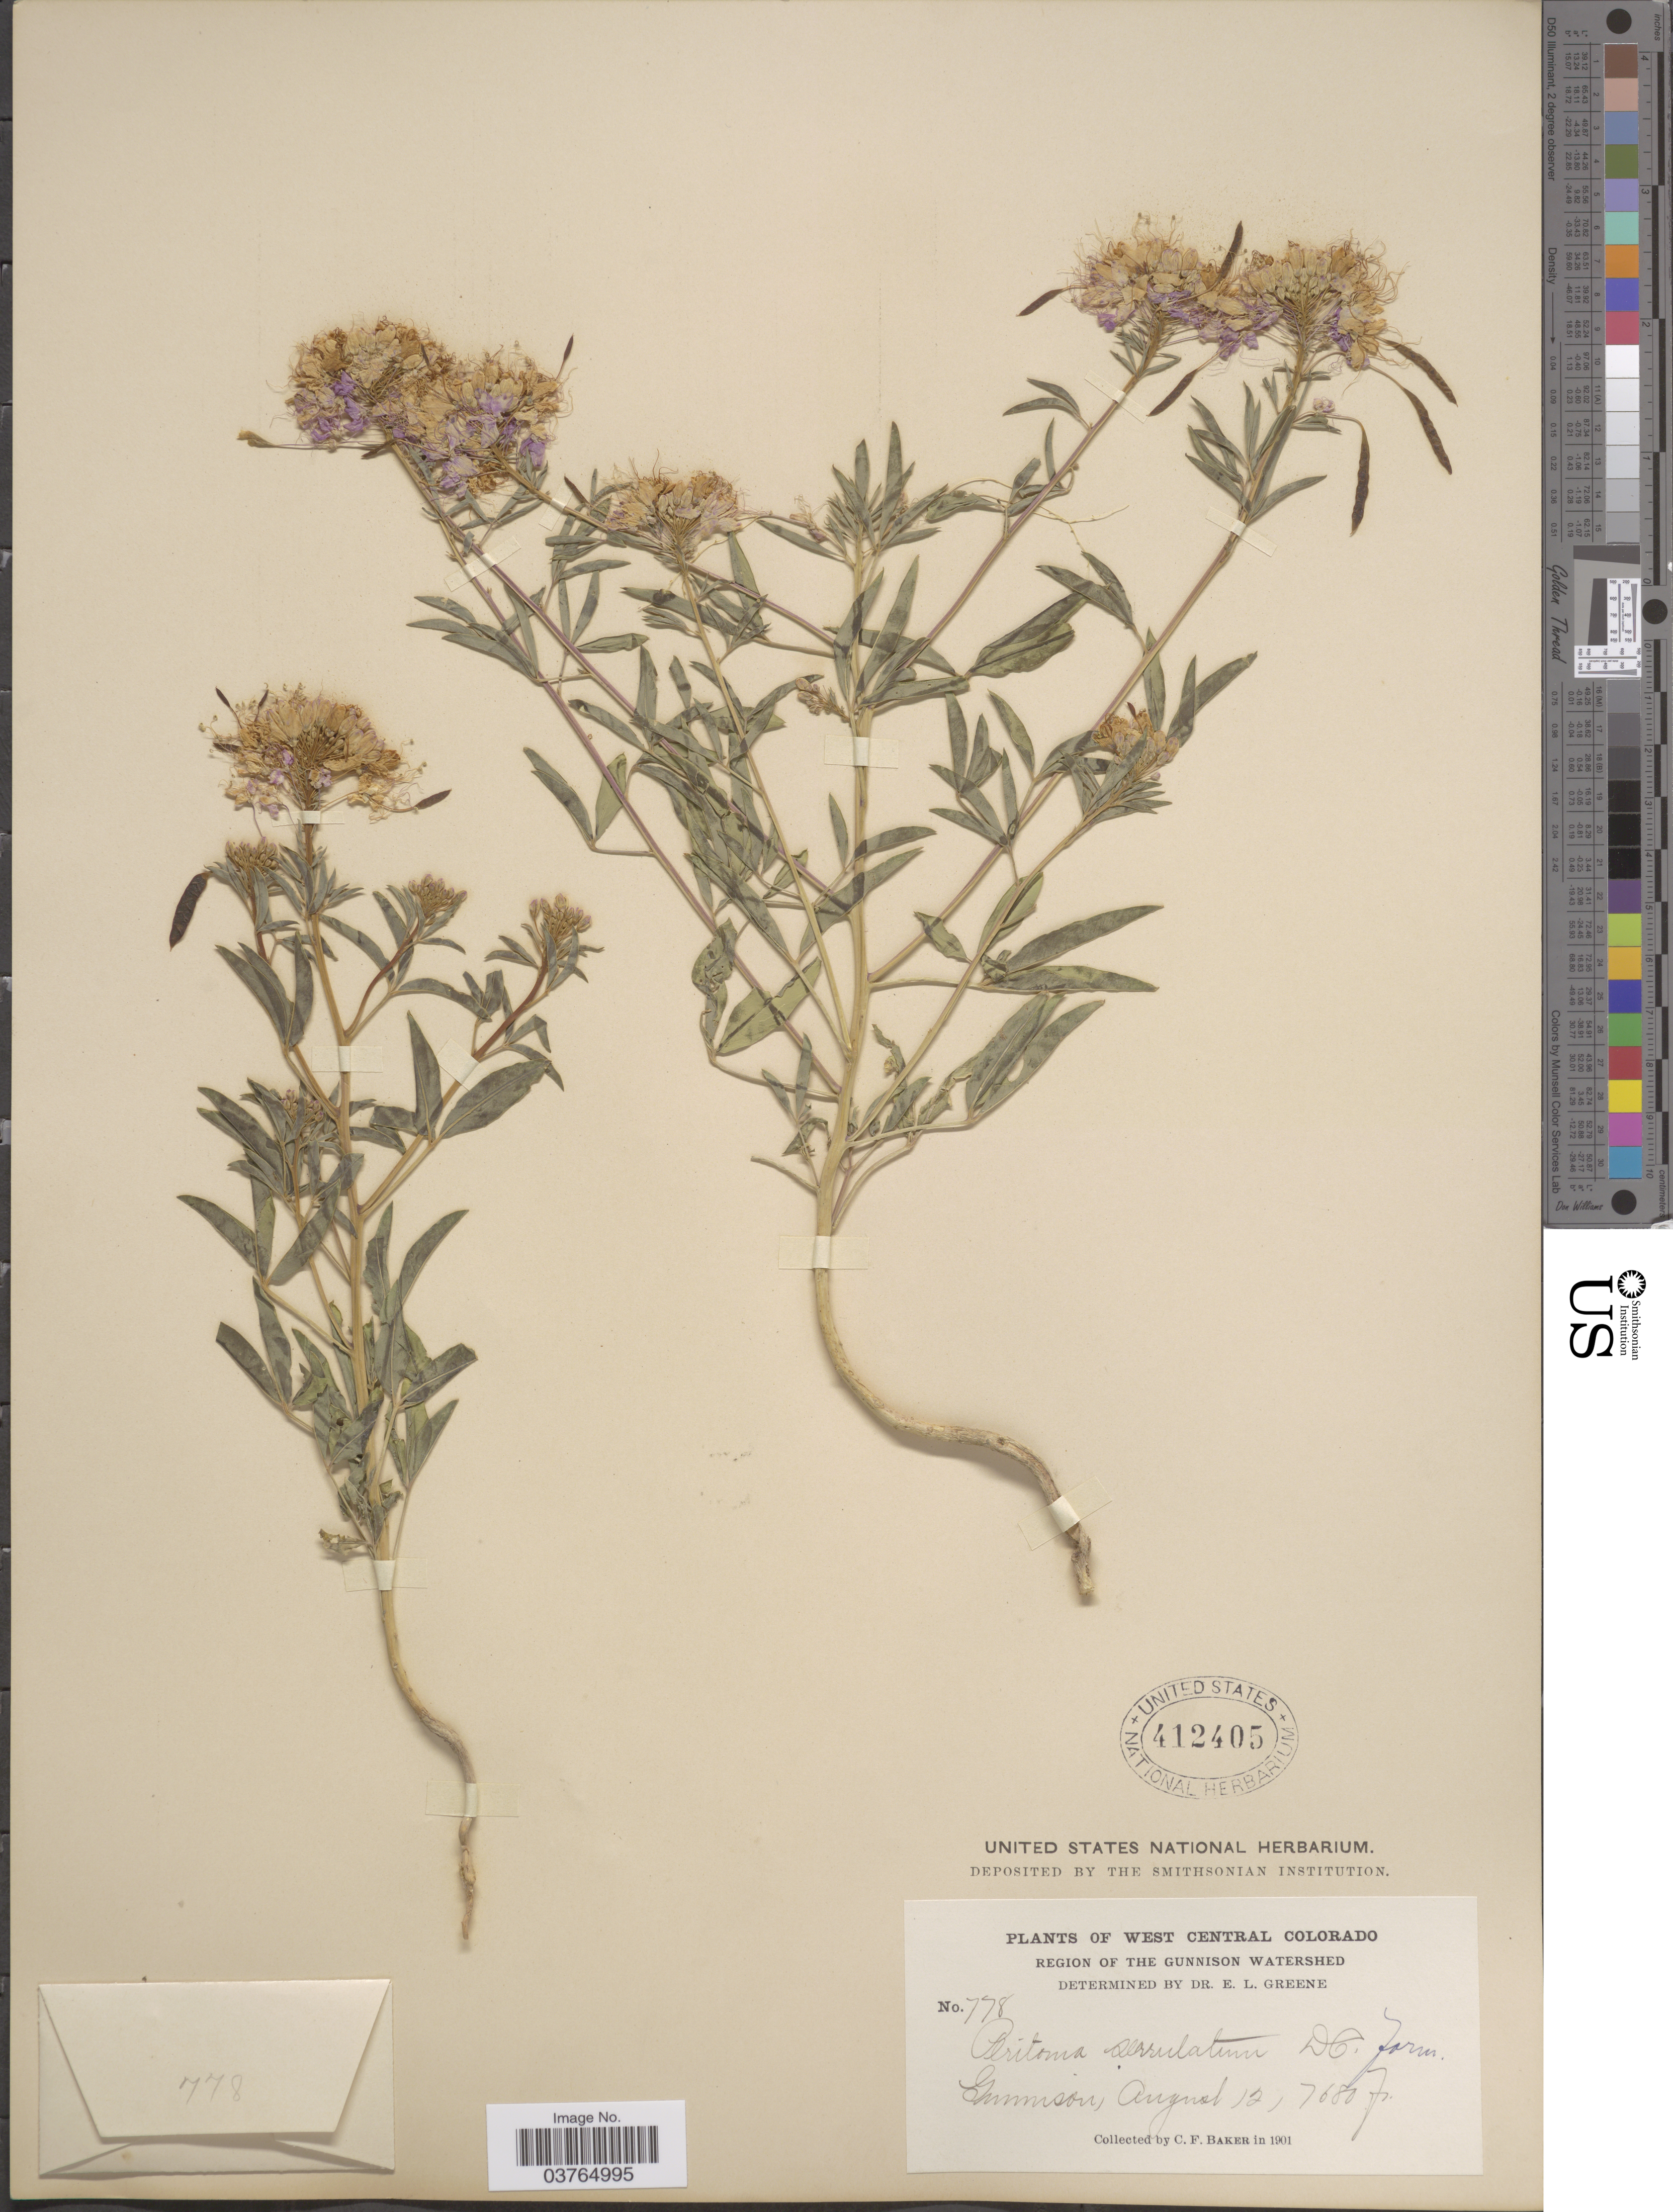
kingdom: Plantae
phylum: Tracheophyta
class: Magnoliopsida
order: Brassicales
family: Cleomaceae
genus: Cleomella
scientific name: Cleomella serrulata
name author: (Pursh) Roalson & J.C. Hall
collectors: C. F. Baker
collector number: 778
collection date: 1901-08-12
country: United States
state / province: Colorado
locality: West Central Colorado. Region of the Gunnison Watershed. Gunnison.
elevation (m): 2341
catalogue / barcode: US 412405